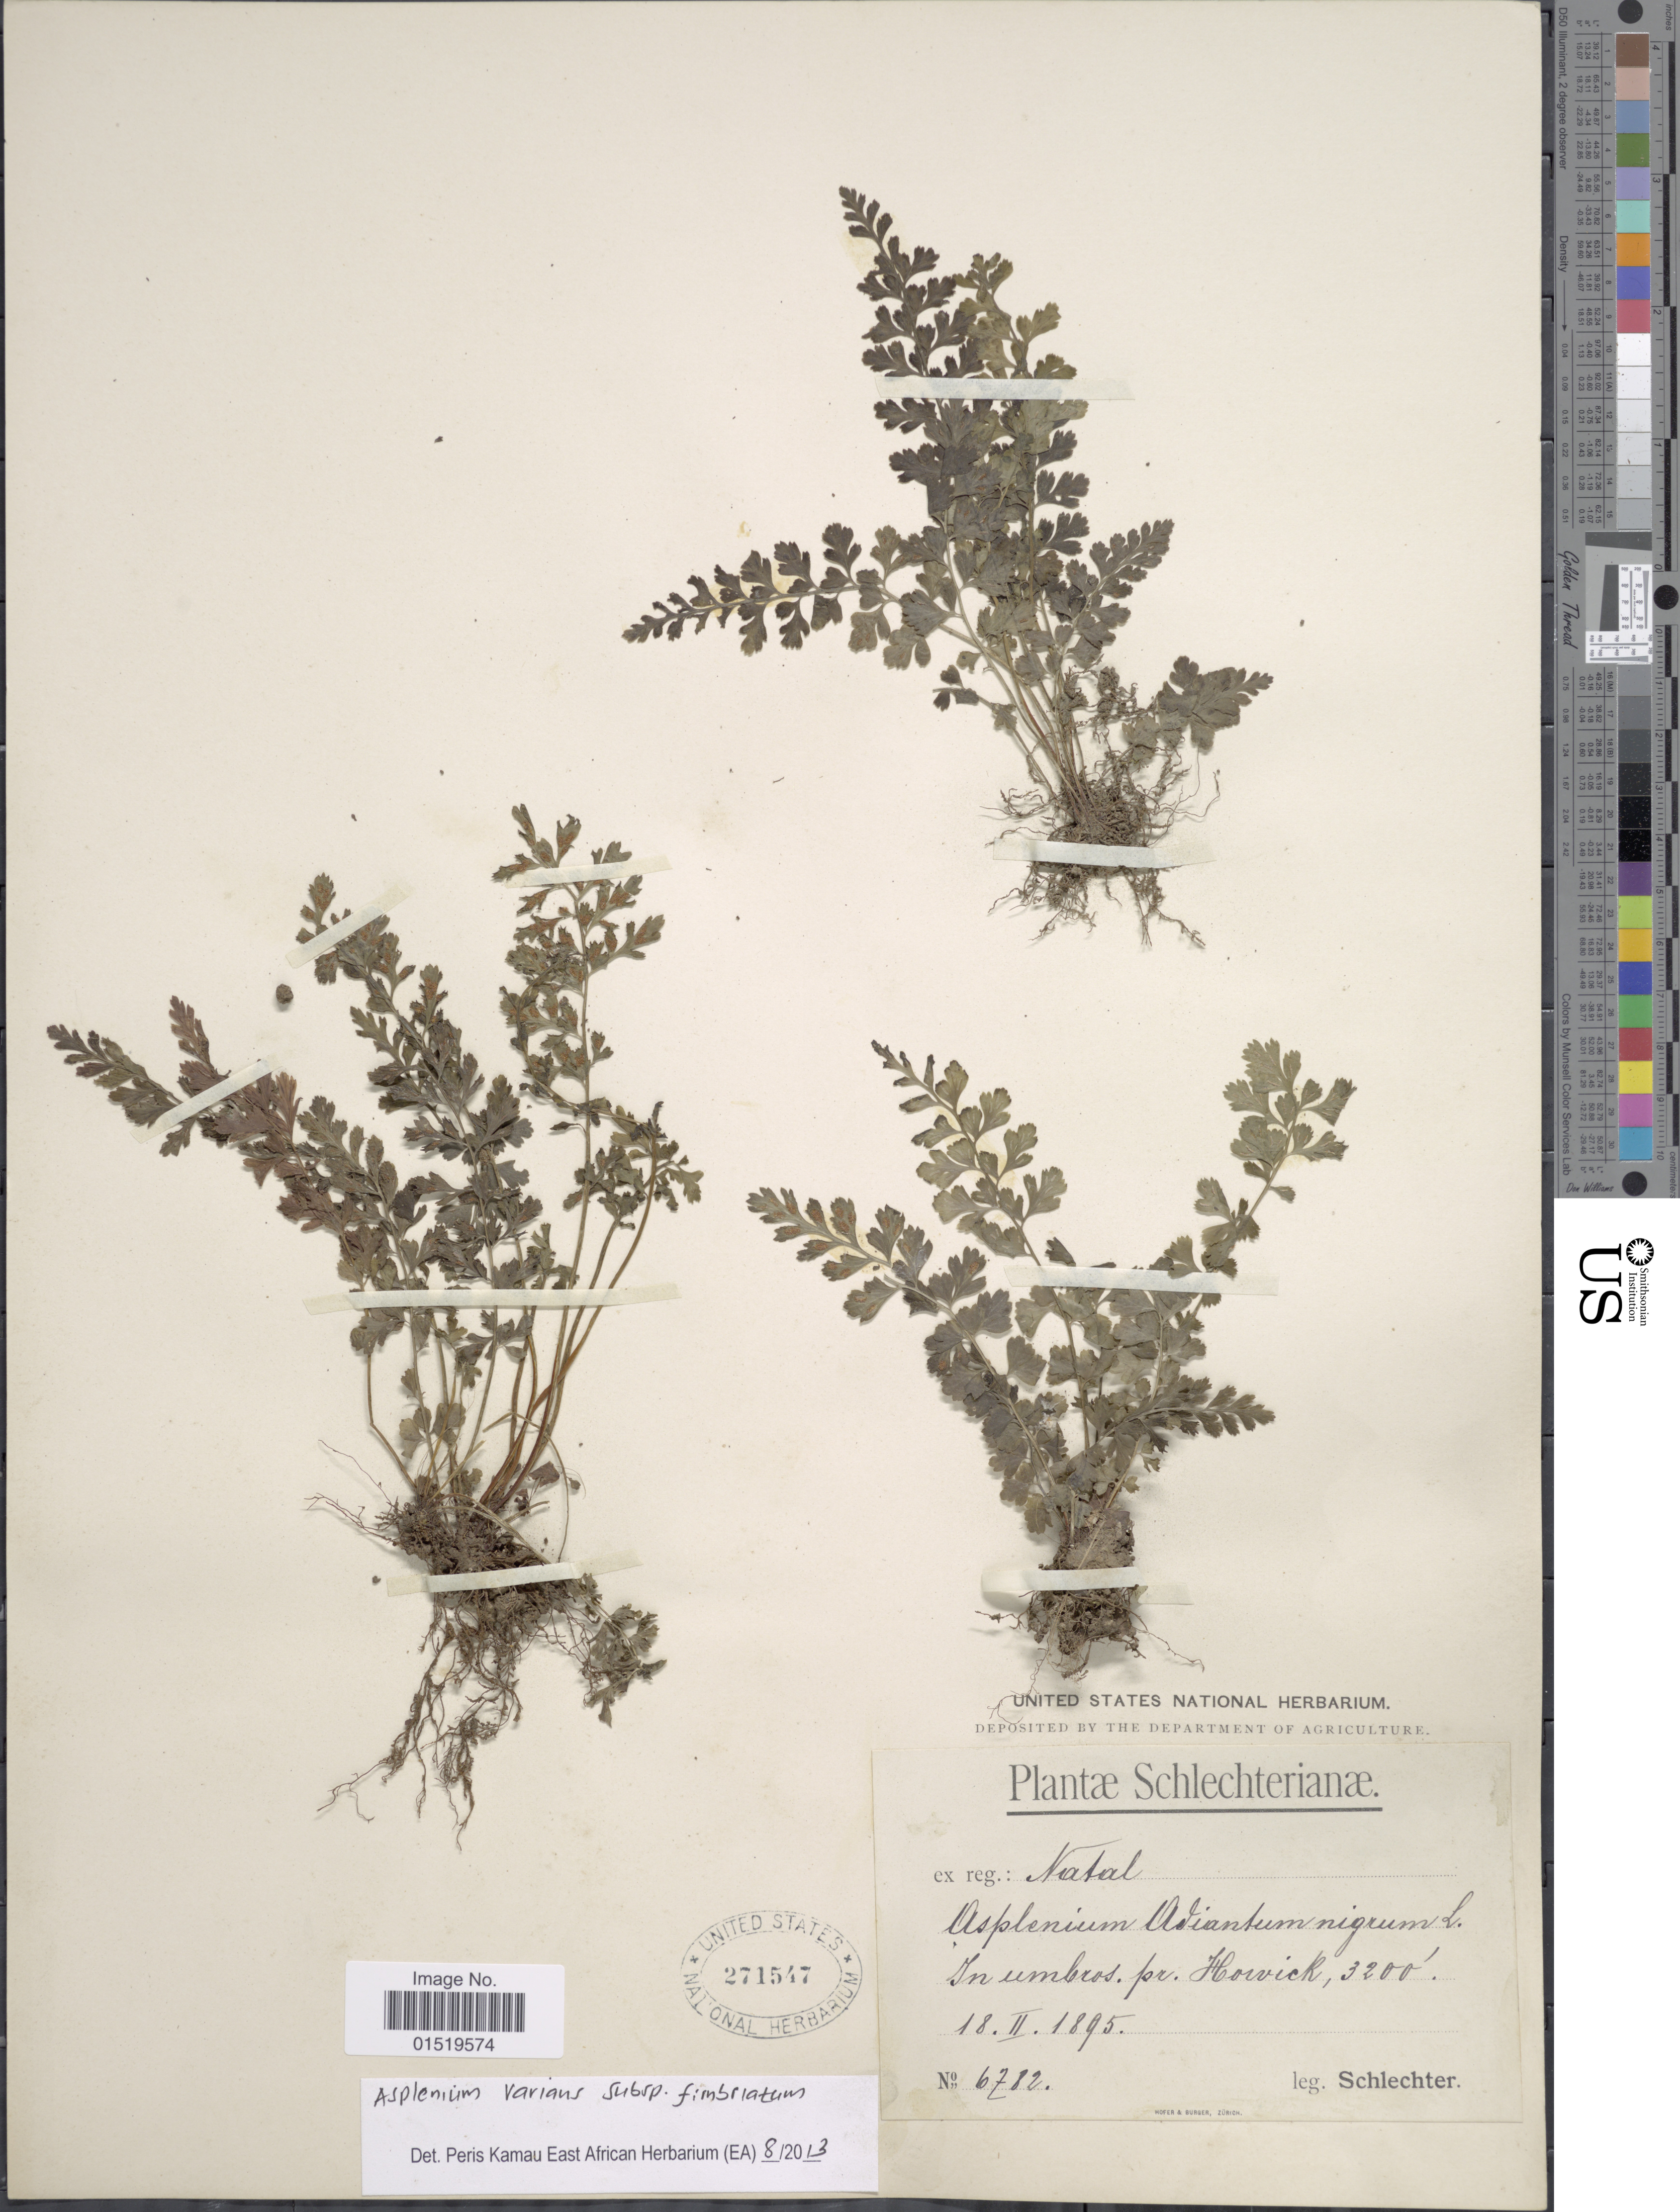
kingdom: Plantae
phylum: Tracheophyta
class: Polypodiopsida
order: Polypodiales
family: Aspleniaceae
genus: Asplenium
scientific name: Asplenium varians subsp. fimbriatum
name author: (Kunze) Schelpe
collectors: Schlechter, --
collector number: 6782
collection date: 1895-02-18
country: South Africa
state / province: KwaZulu-Natal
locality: Natal, In umbros pr Howick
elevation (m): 975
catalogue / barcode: US 271547